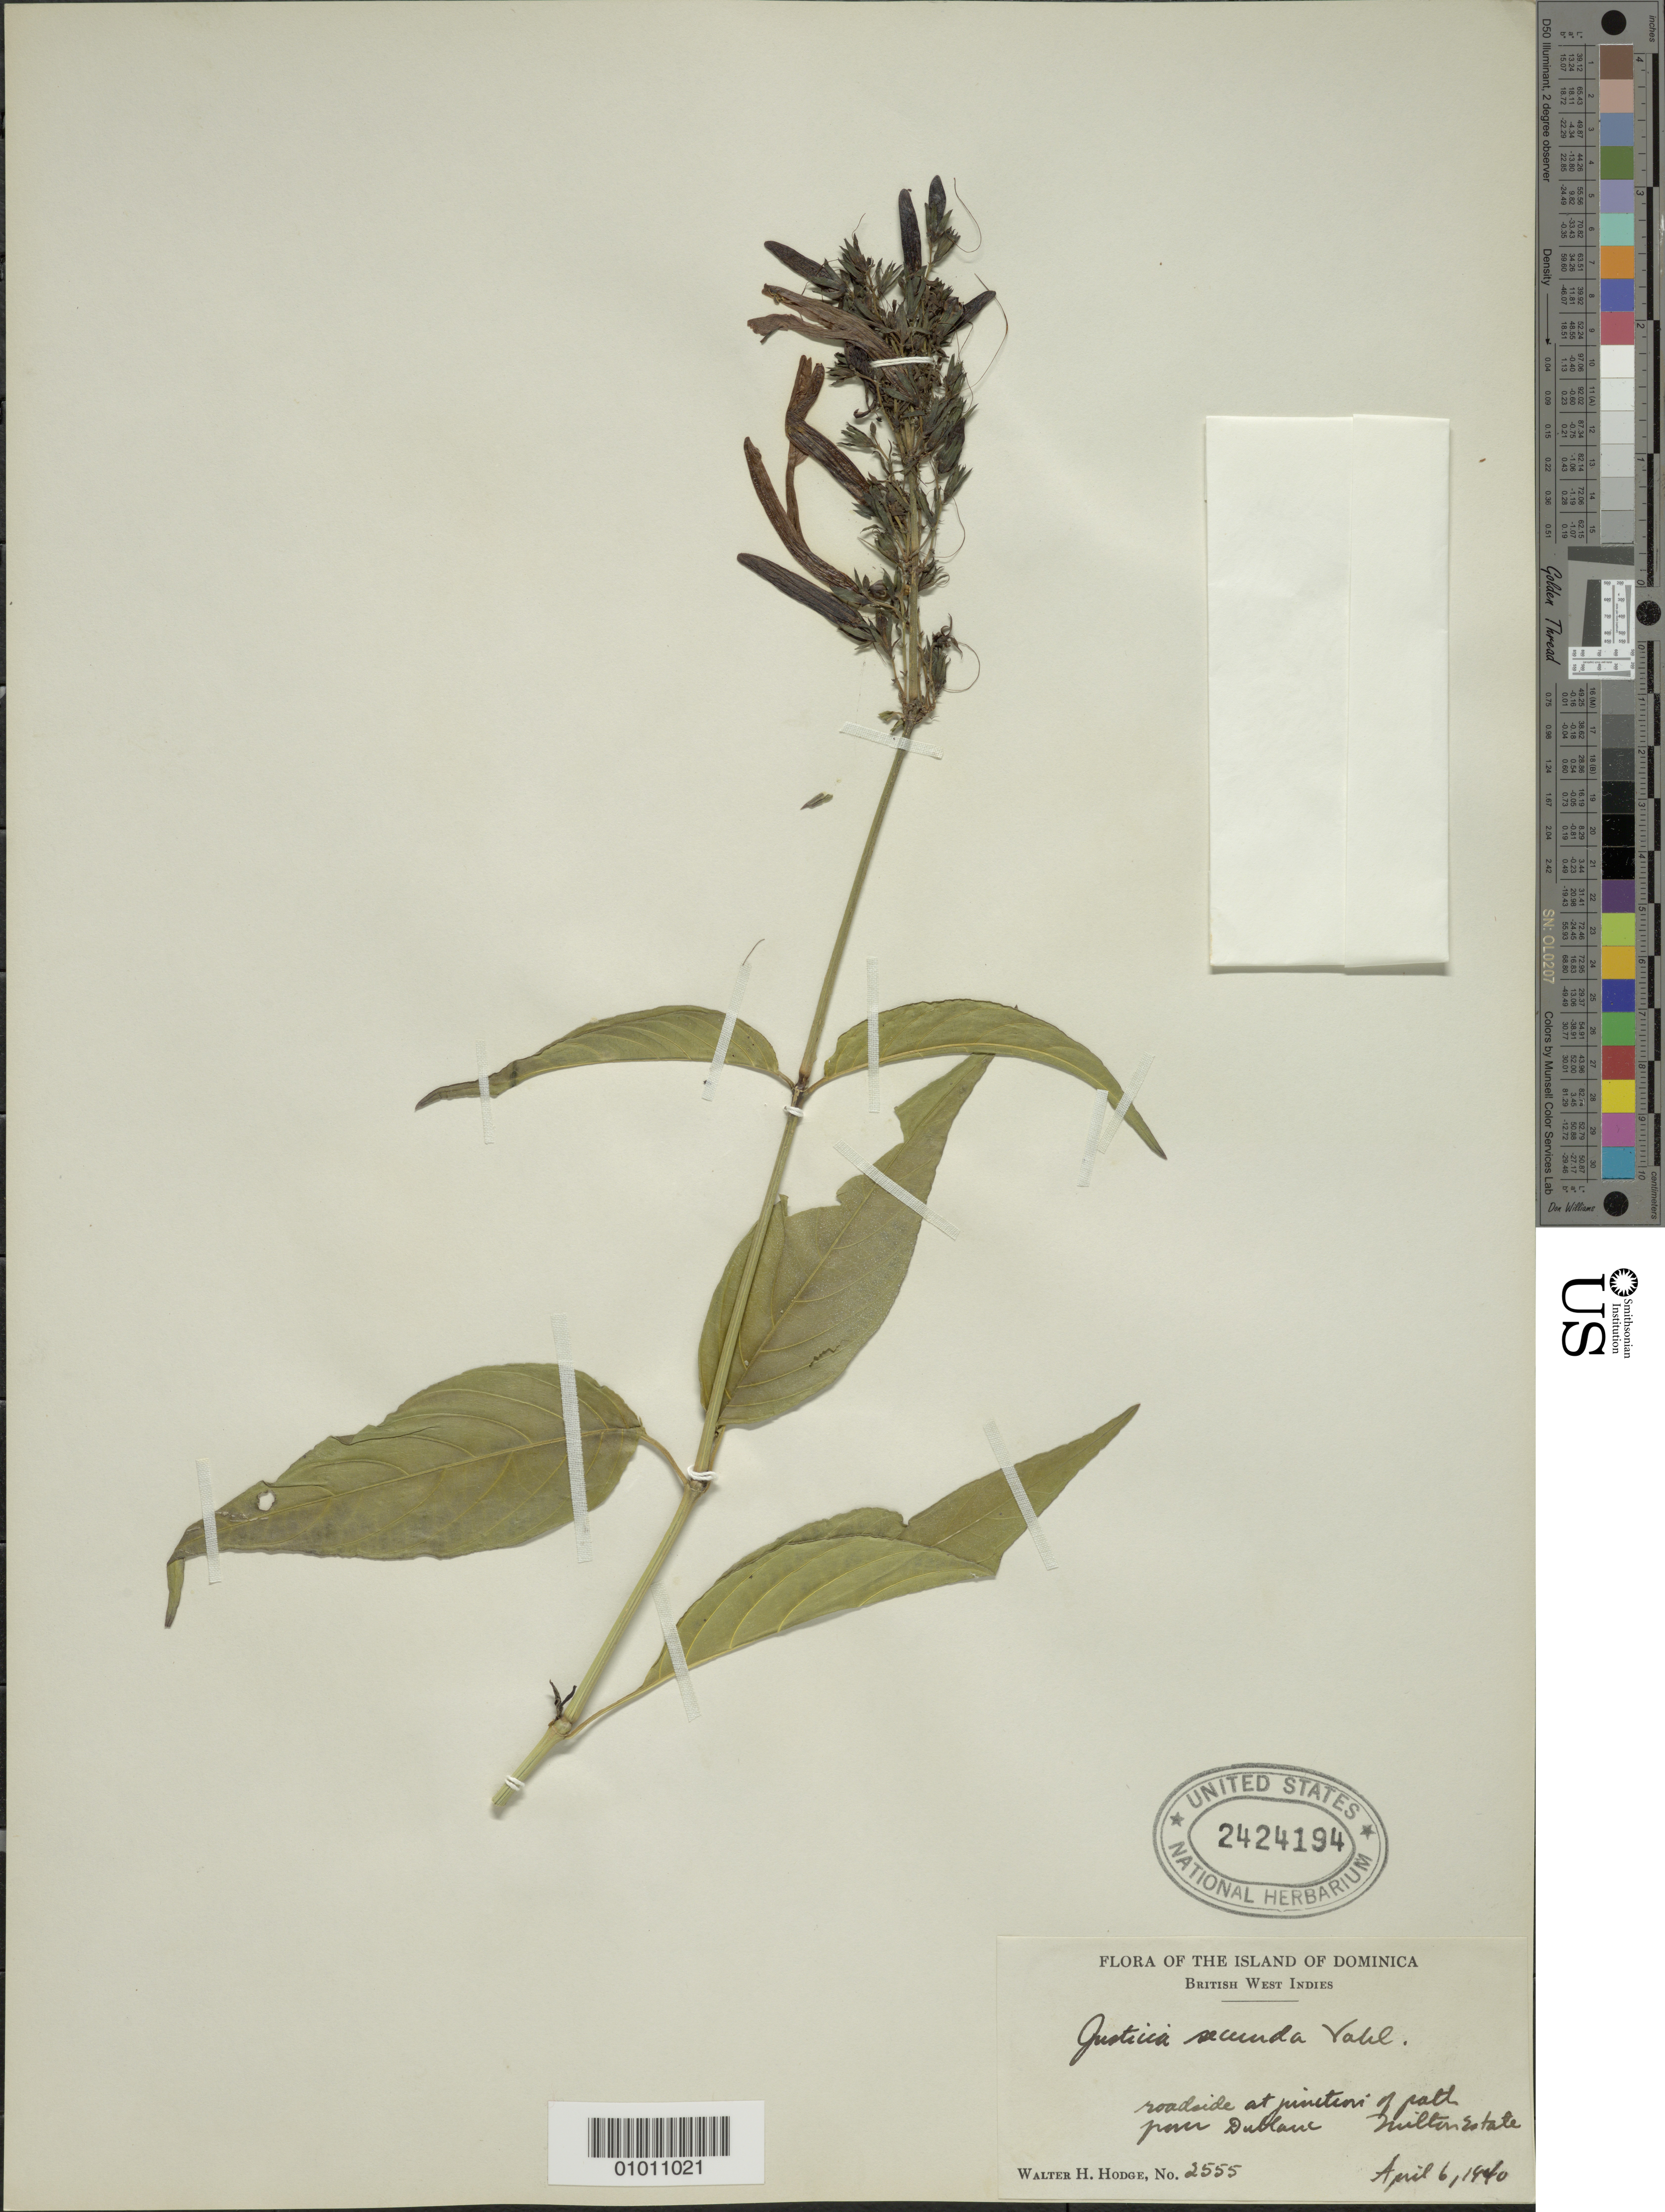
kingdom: Plantae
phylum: Tracheophyta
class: Magnoliopsida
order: Lamiales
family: Acanthaceae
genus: Justicia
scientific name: Justicia secunda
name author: Vahl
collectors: W. Hodge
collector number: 2555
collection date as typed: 06 Apr 1940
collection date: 1940-04-06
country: Dominica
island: Dominica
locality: Dublanc, Milton Estate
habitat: Roadside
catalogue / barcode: US 2424194